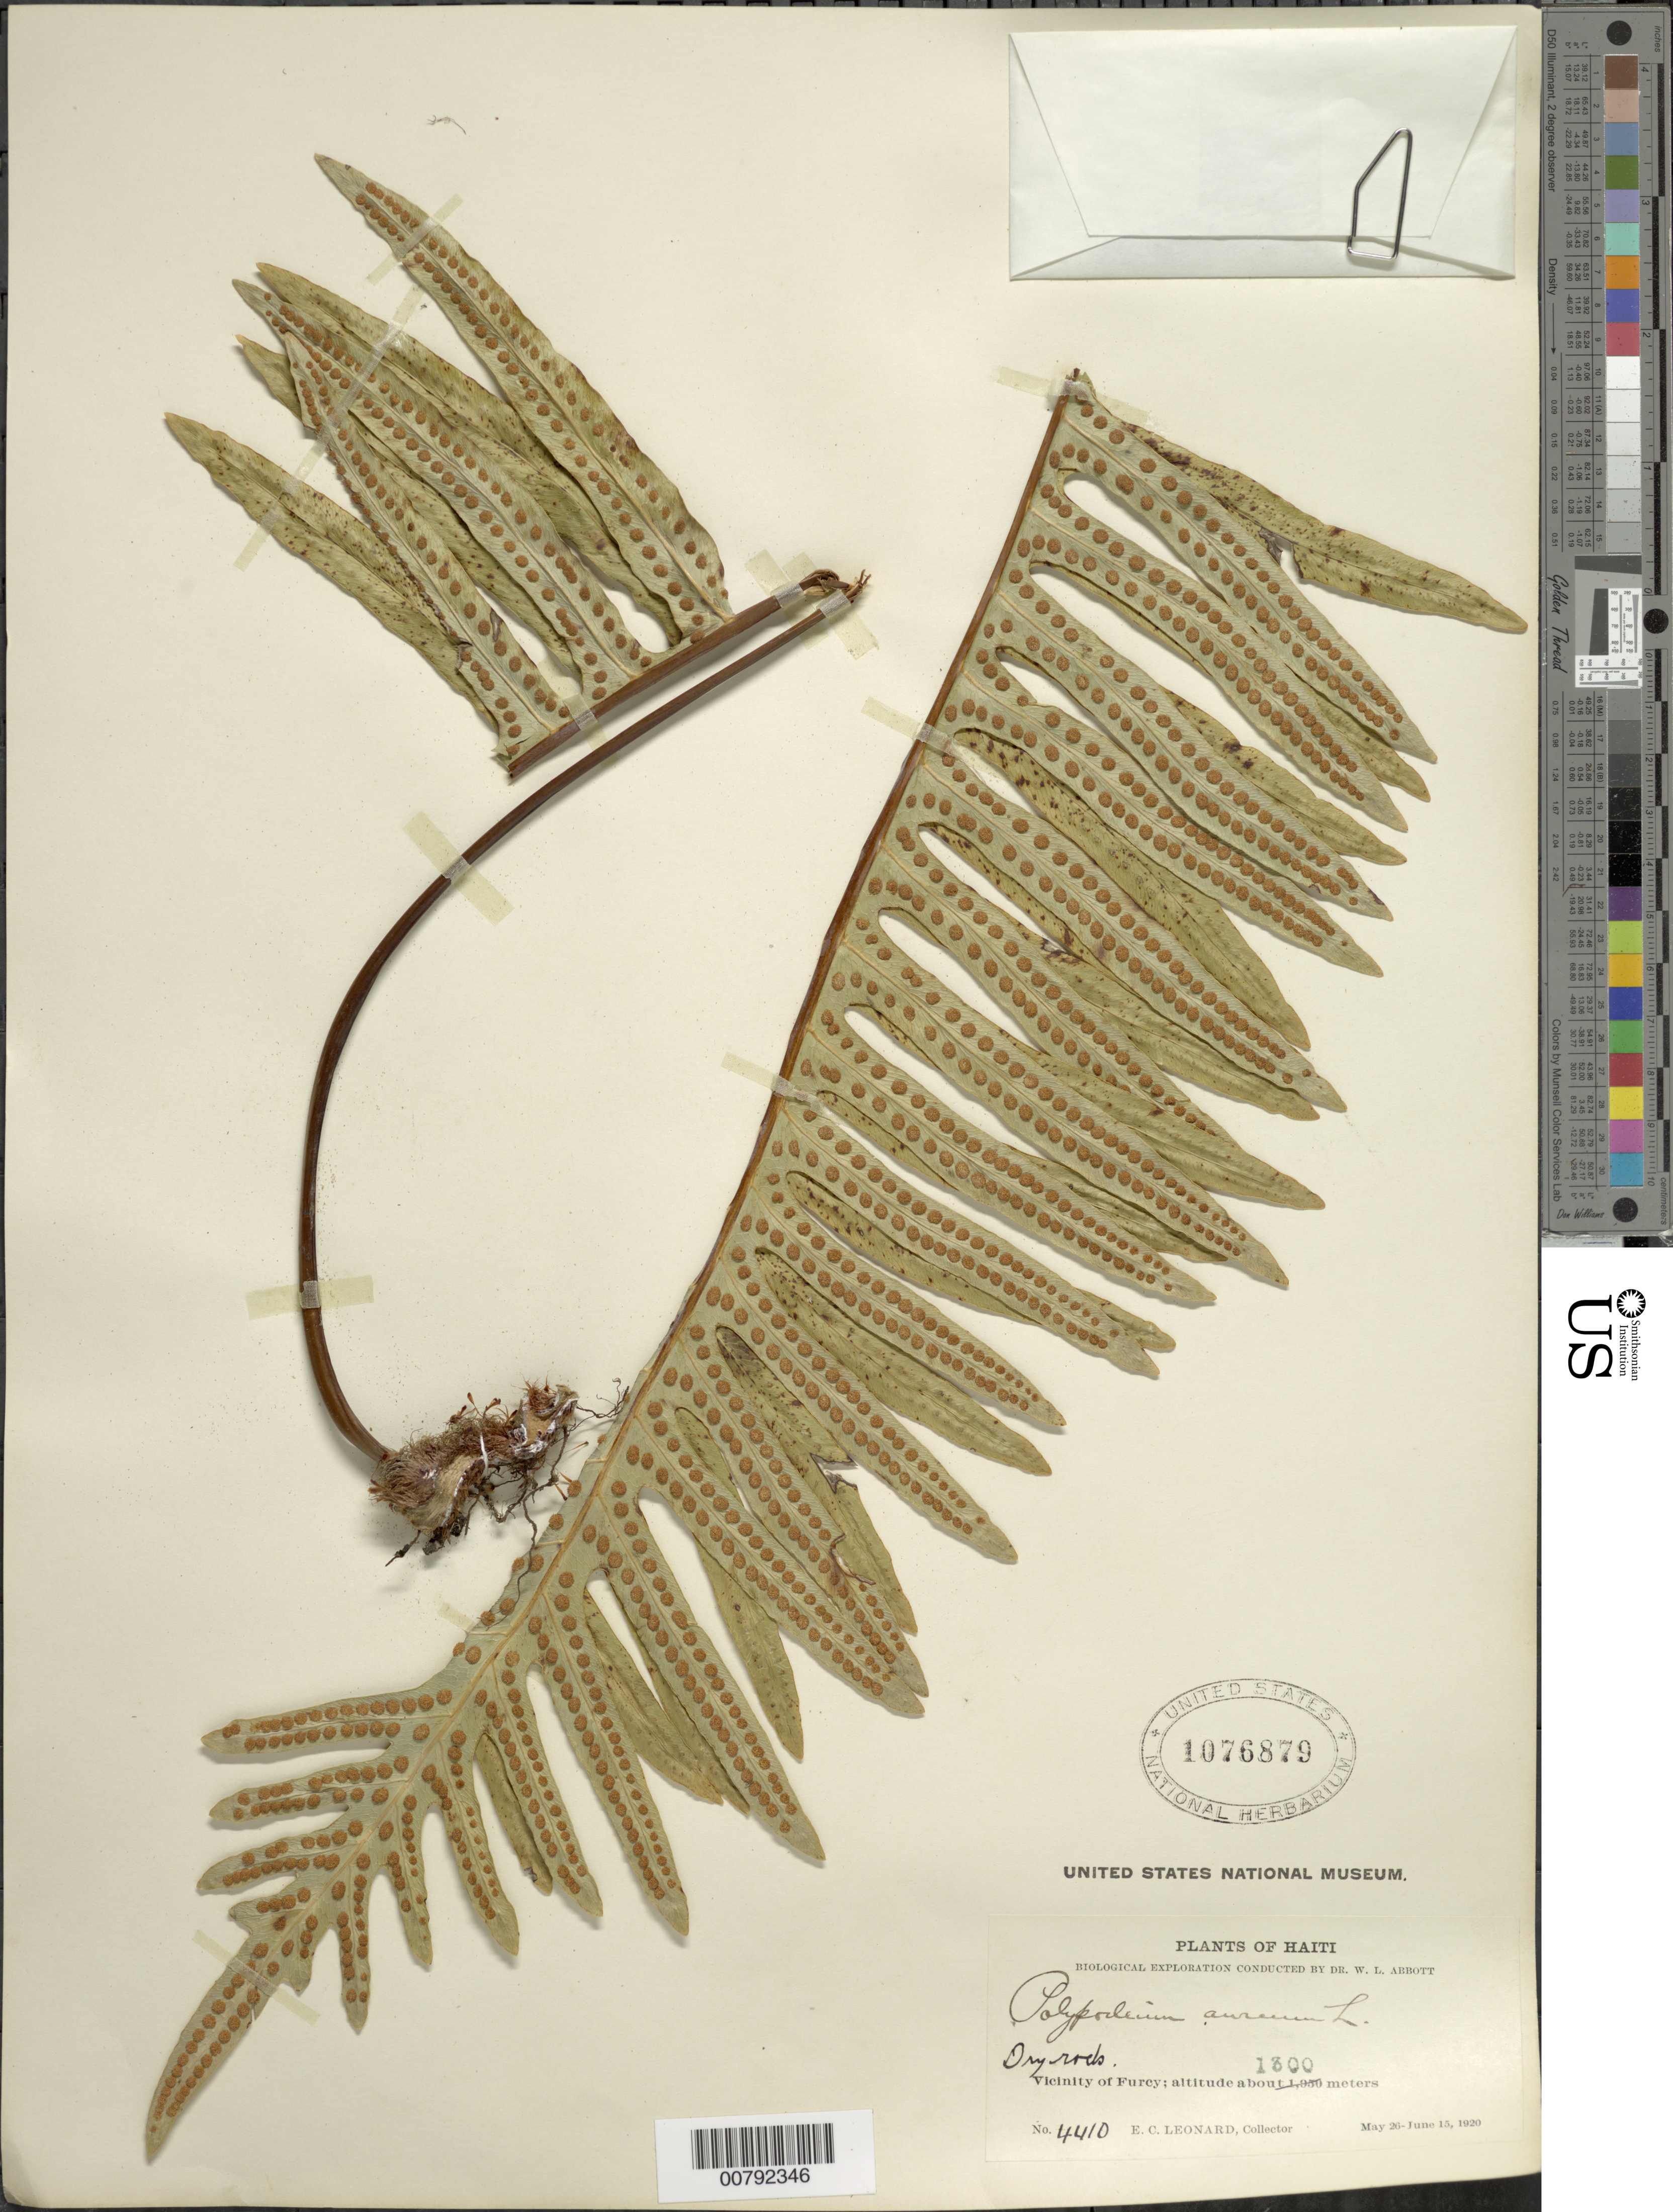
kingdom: Plantae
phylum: Tracheophyta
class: Polypodiopsida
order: Polypodiales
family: Polypodiaceae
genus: Phlebodium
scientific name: Phlebodium pseudoaureum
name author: (Cav.) Lellinger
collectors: E. C. Leonard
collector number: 4410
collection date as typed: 26 May 1920 15 Jun 1920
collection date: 1920-05-26/1920-06-15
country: Haiti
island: Hispaniola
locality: Furcy vicinity, Morne de Weyan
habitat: Dry rock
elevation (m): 1300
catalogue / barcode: US 1076879